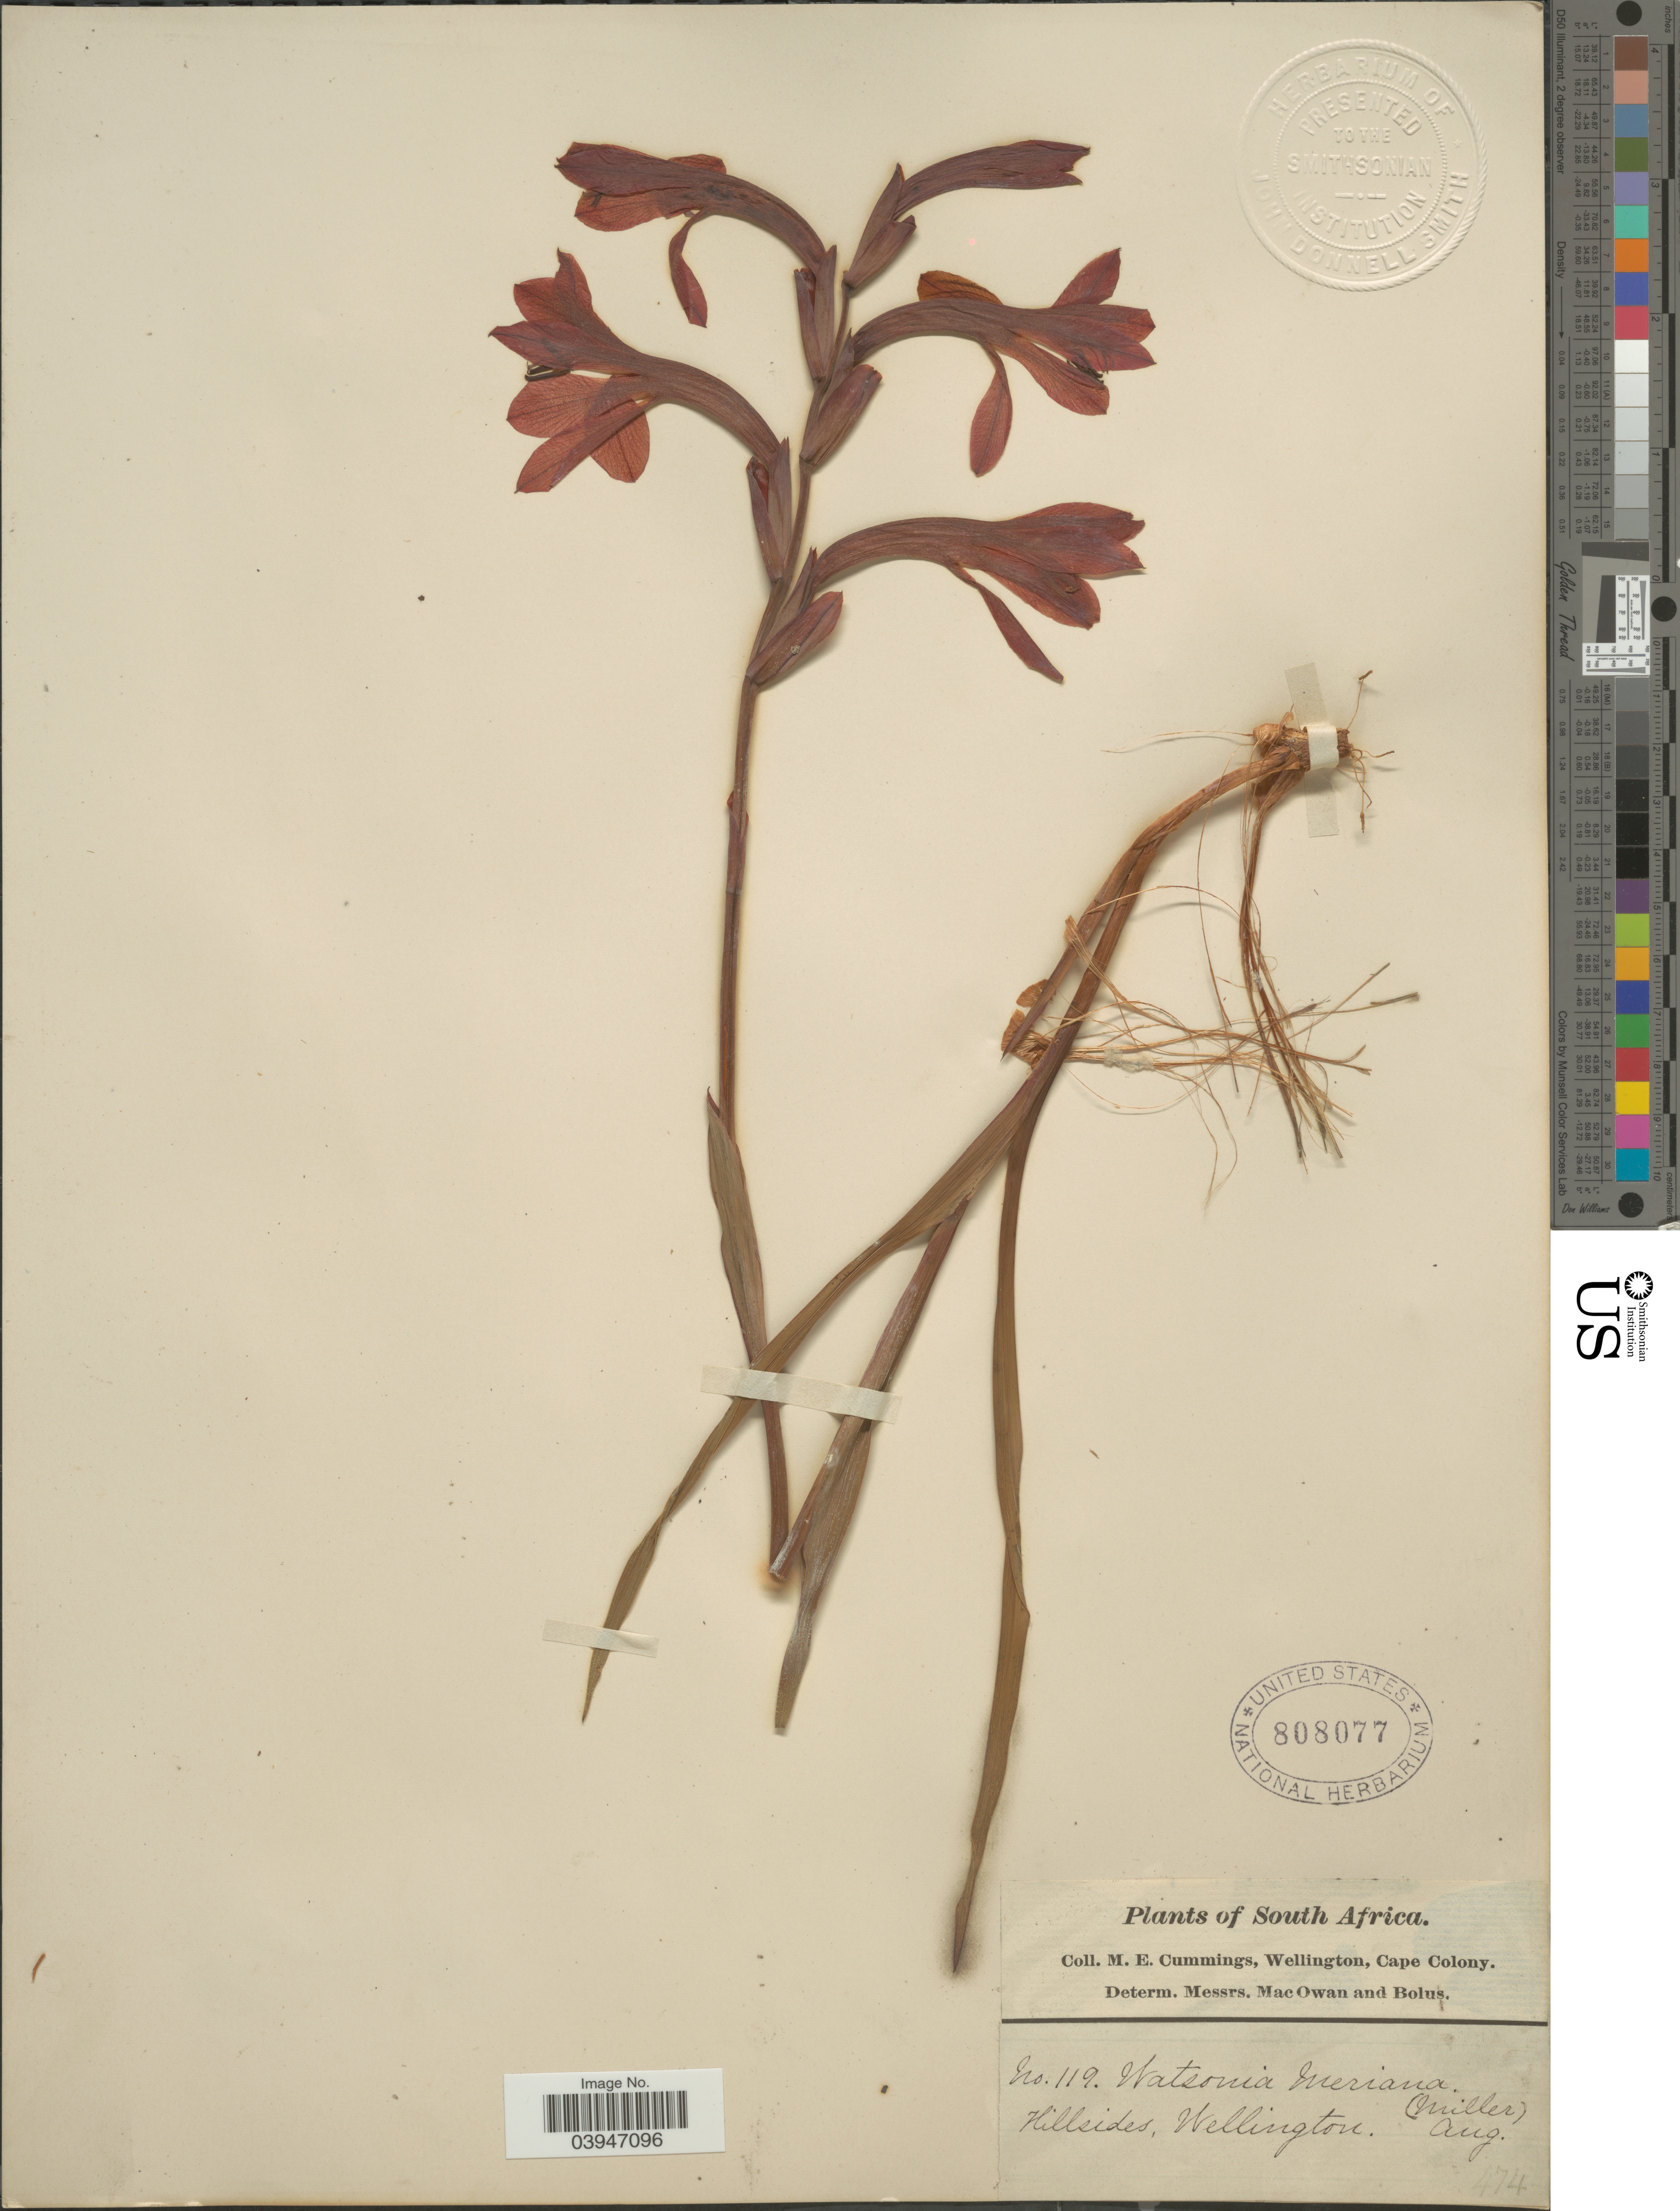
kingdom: Plantae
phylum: Tracheophyta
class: Liliopsida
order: Asparagales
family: Iridaceae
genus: Watsonia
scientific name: Watsonia meriana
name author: (L.) Mill.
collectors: M. E. Cummings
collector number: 119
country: South Africa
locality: Hillsides, Wellington.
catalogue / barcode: US 808077